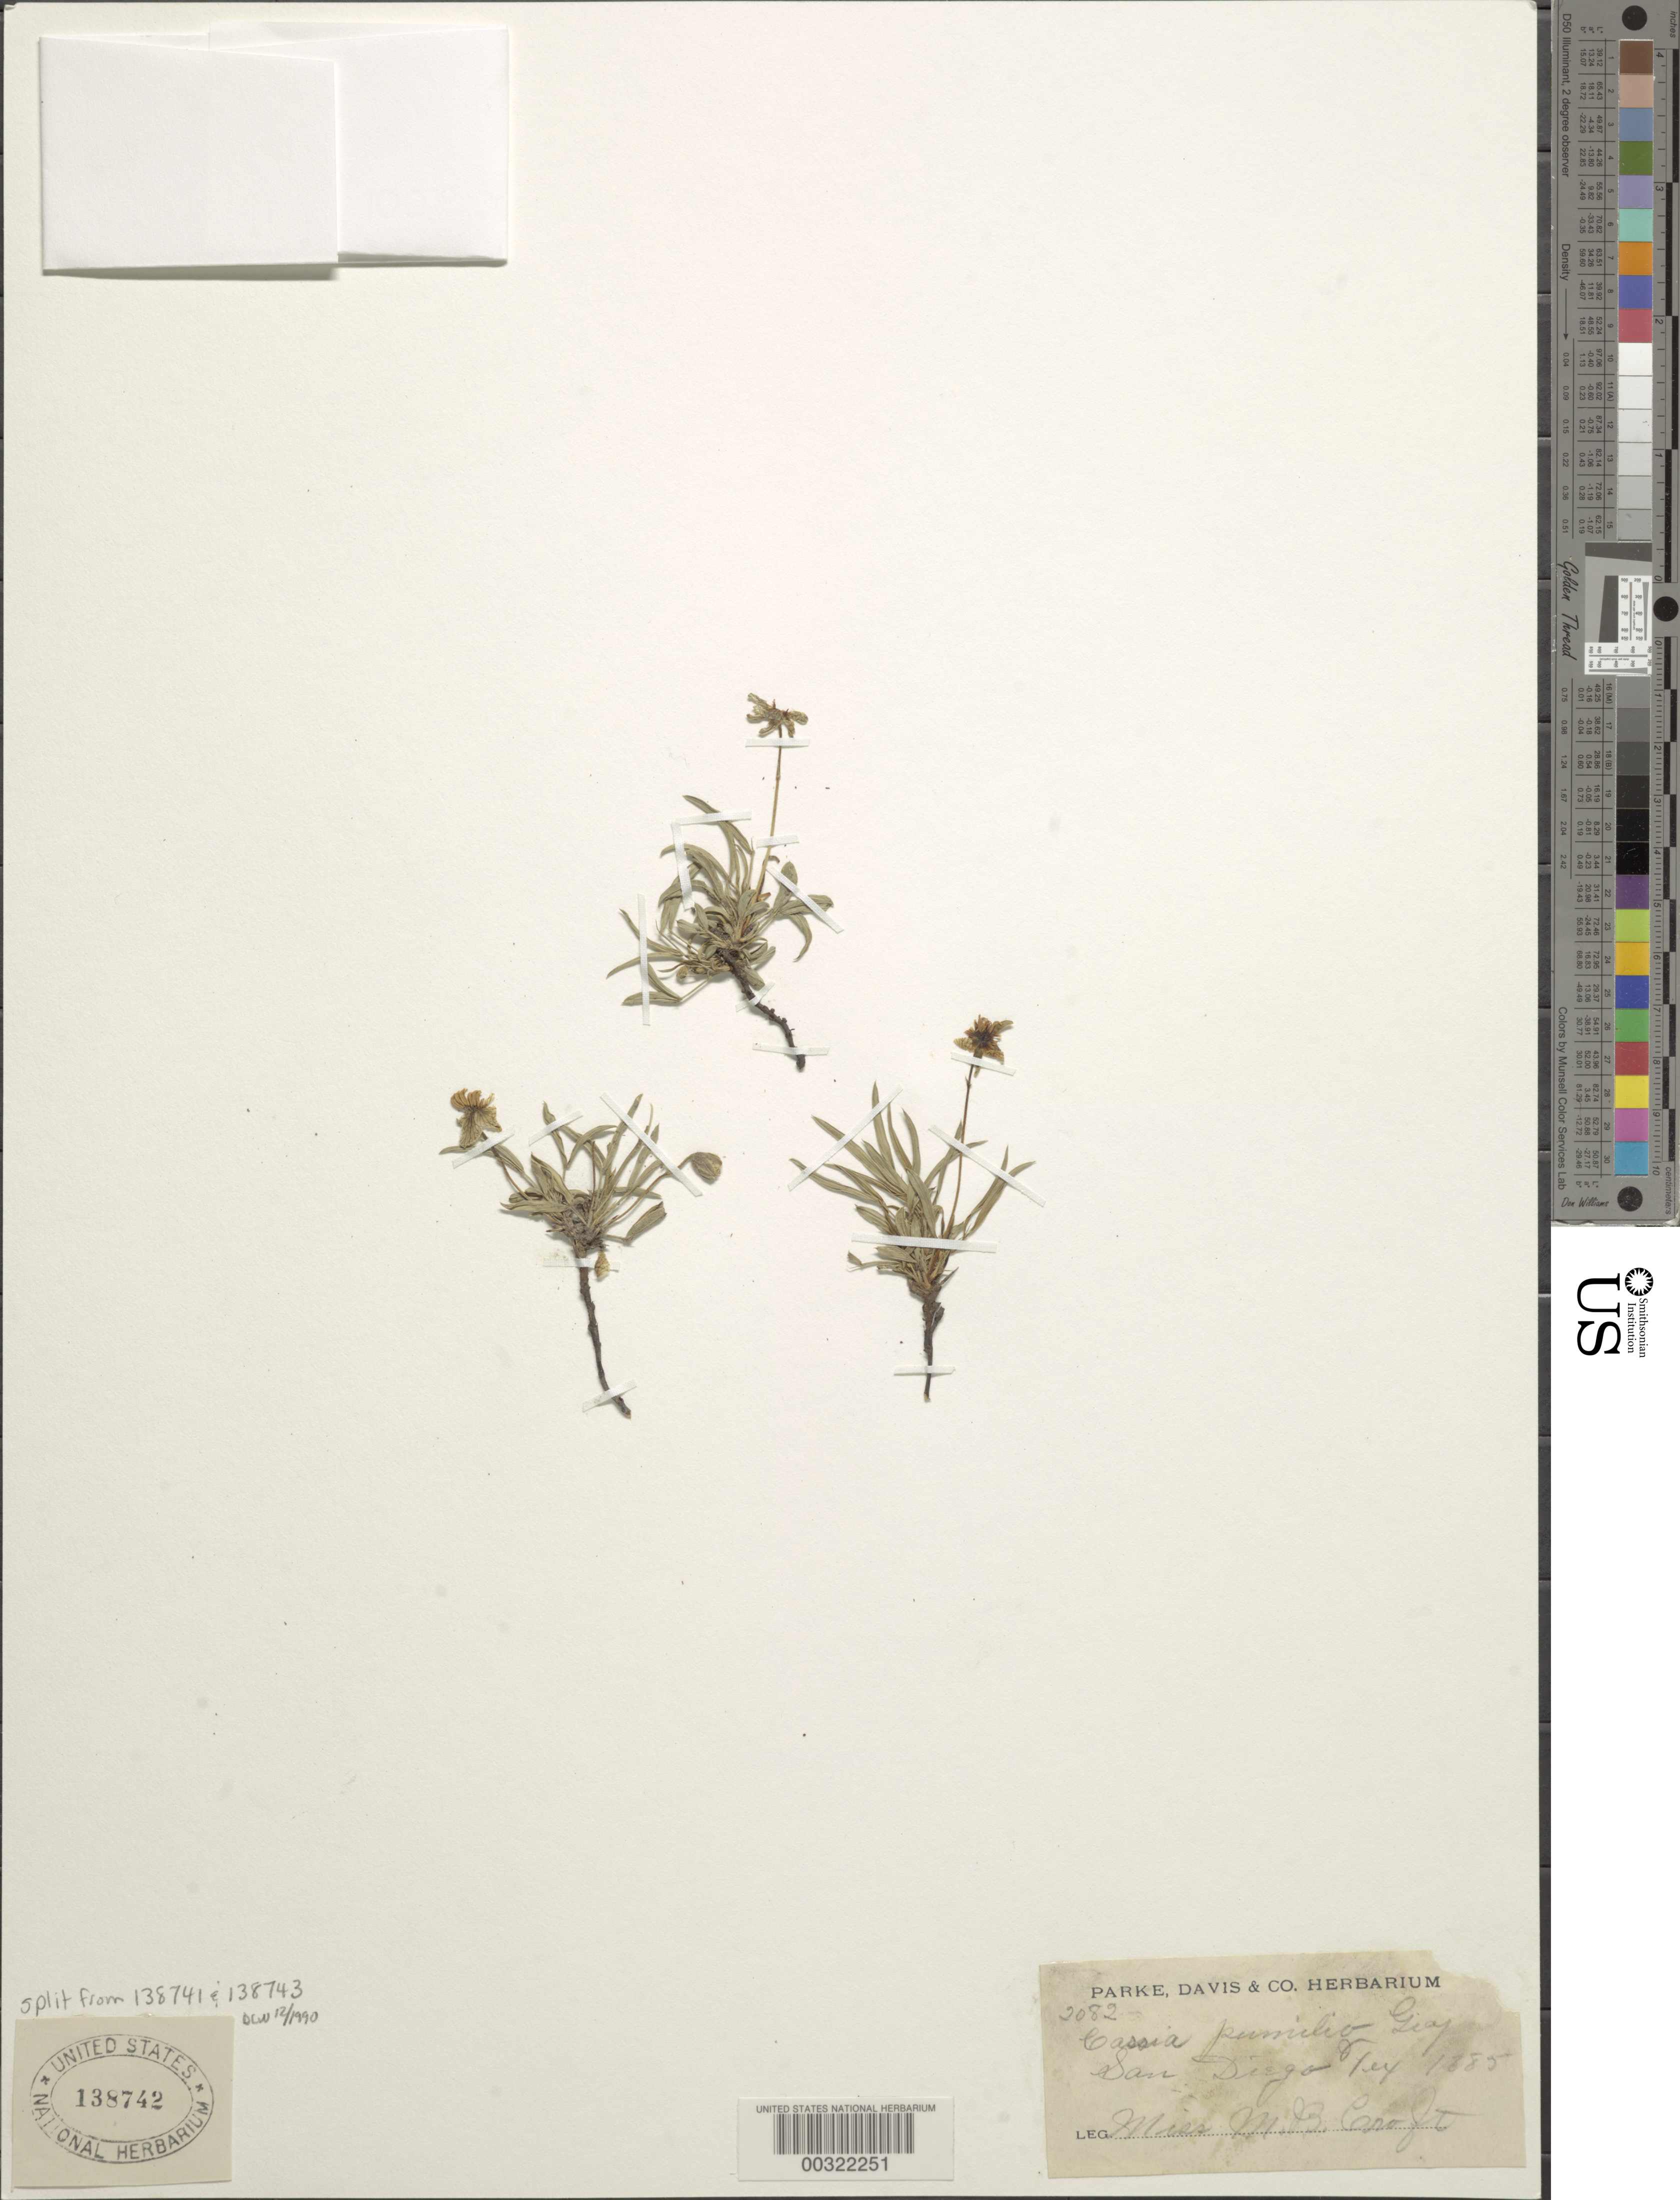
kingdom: Plantae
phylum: Tracheophyta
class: Magnoliopsida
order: Fabales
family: Fabaceae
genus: Senna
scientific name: Senna pumilio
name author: (A. Gray) H.S. Irwin & Barneby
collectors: M. Croft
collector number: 2082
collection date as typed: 1885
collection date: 1885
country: United States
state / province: Texas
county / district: Duval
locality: San diego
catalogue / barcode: US 138742